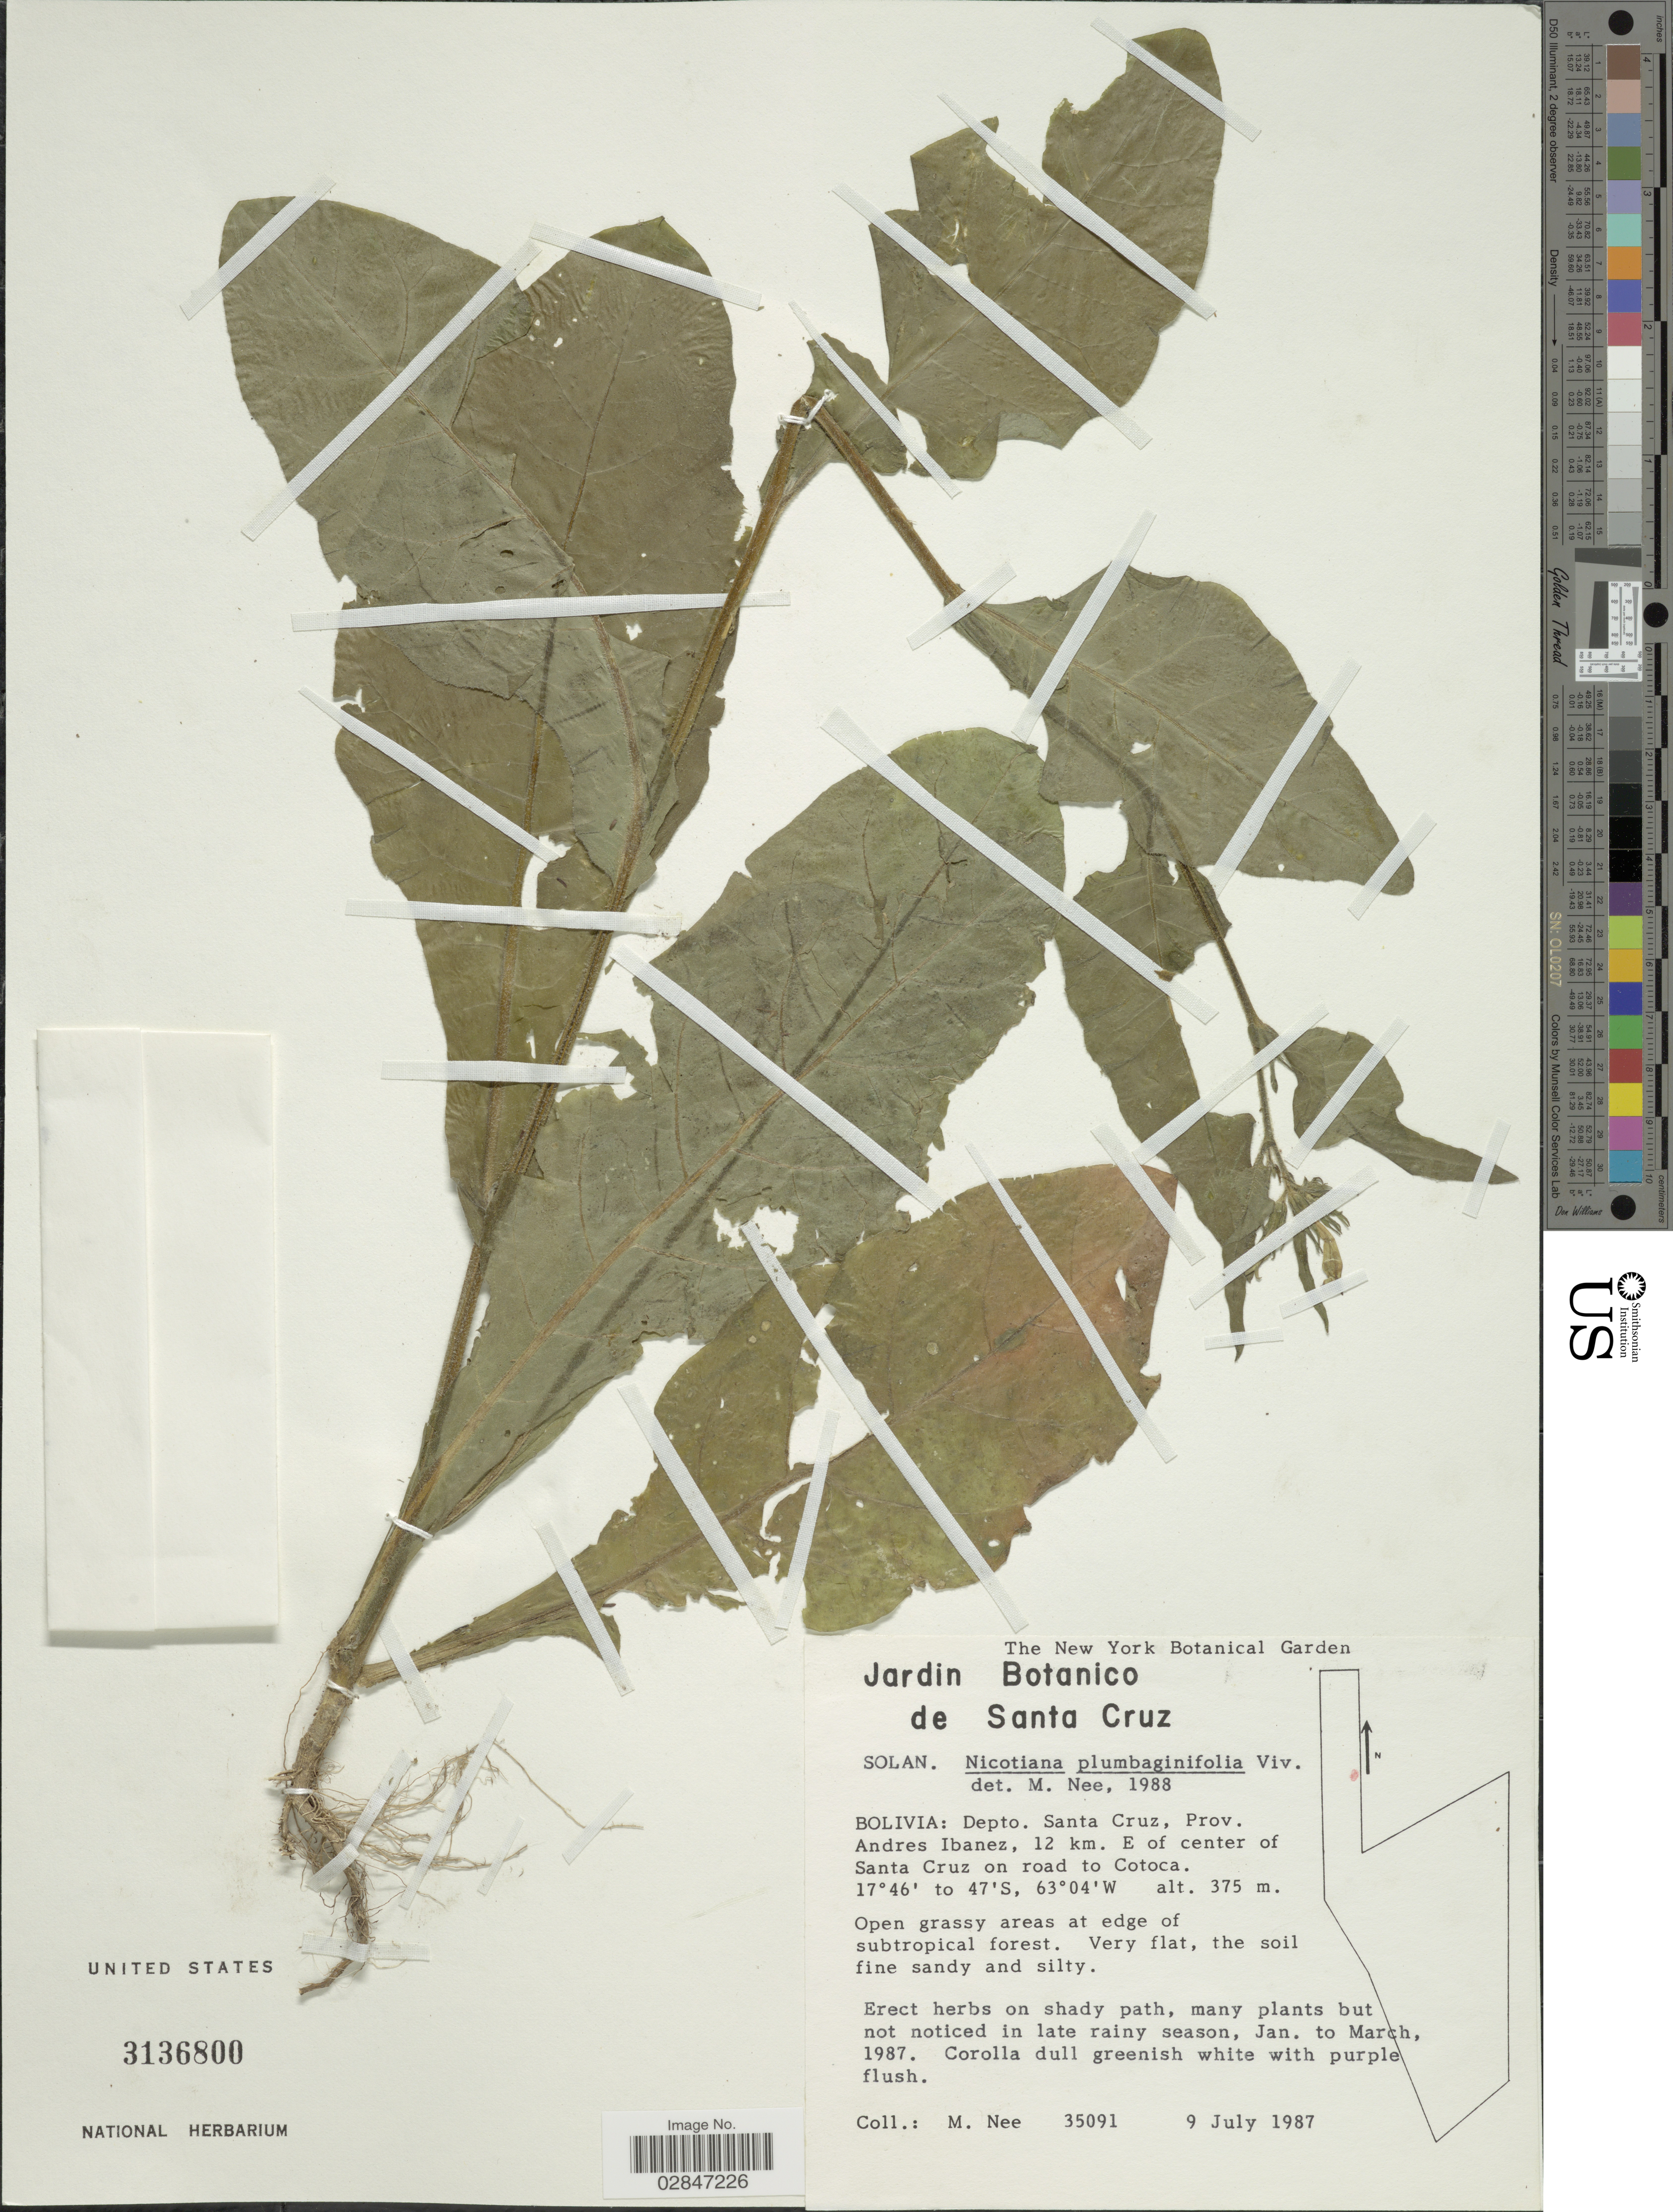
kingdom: Plantae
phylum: Tracheophyta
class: Magnoliopsida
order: Solanales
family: Solanaceae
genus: Nicotiana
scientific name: Nicotiana plumbaginifolia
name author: Viv.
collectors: M. Nee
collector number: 35091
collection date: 1987-07-09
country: Bolivia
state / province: Santa Cruz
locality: Depto. Santa Cruz, Prov. Andres Ibanez, 12 km. E of center of Santa Cruz on road to Cotoca.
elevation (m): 375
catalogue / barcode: US 3136800